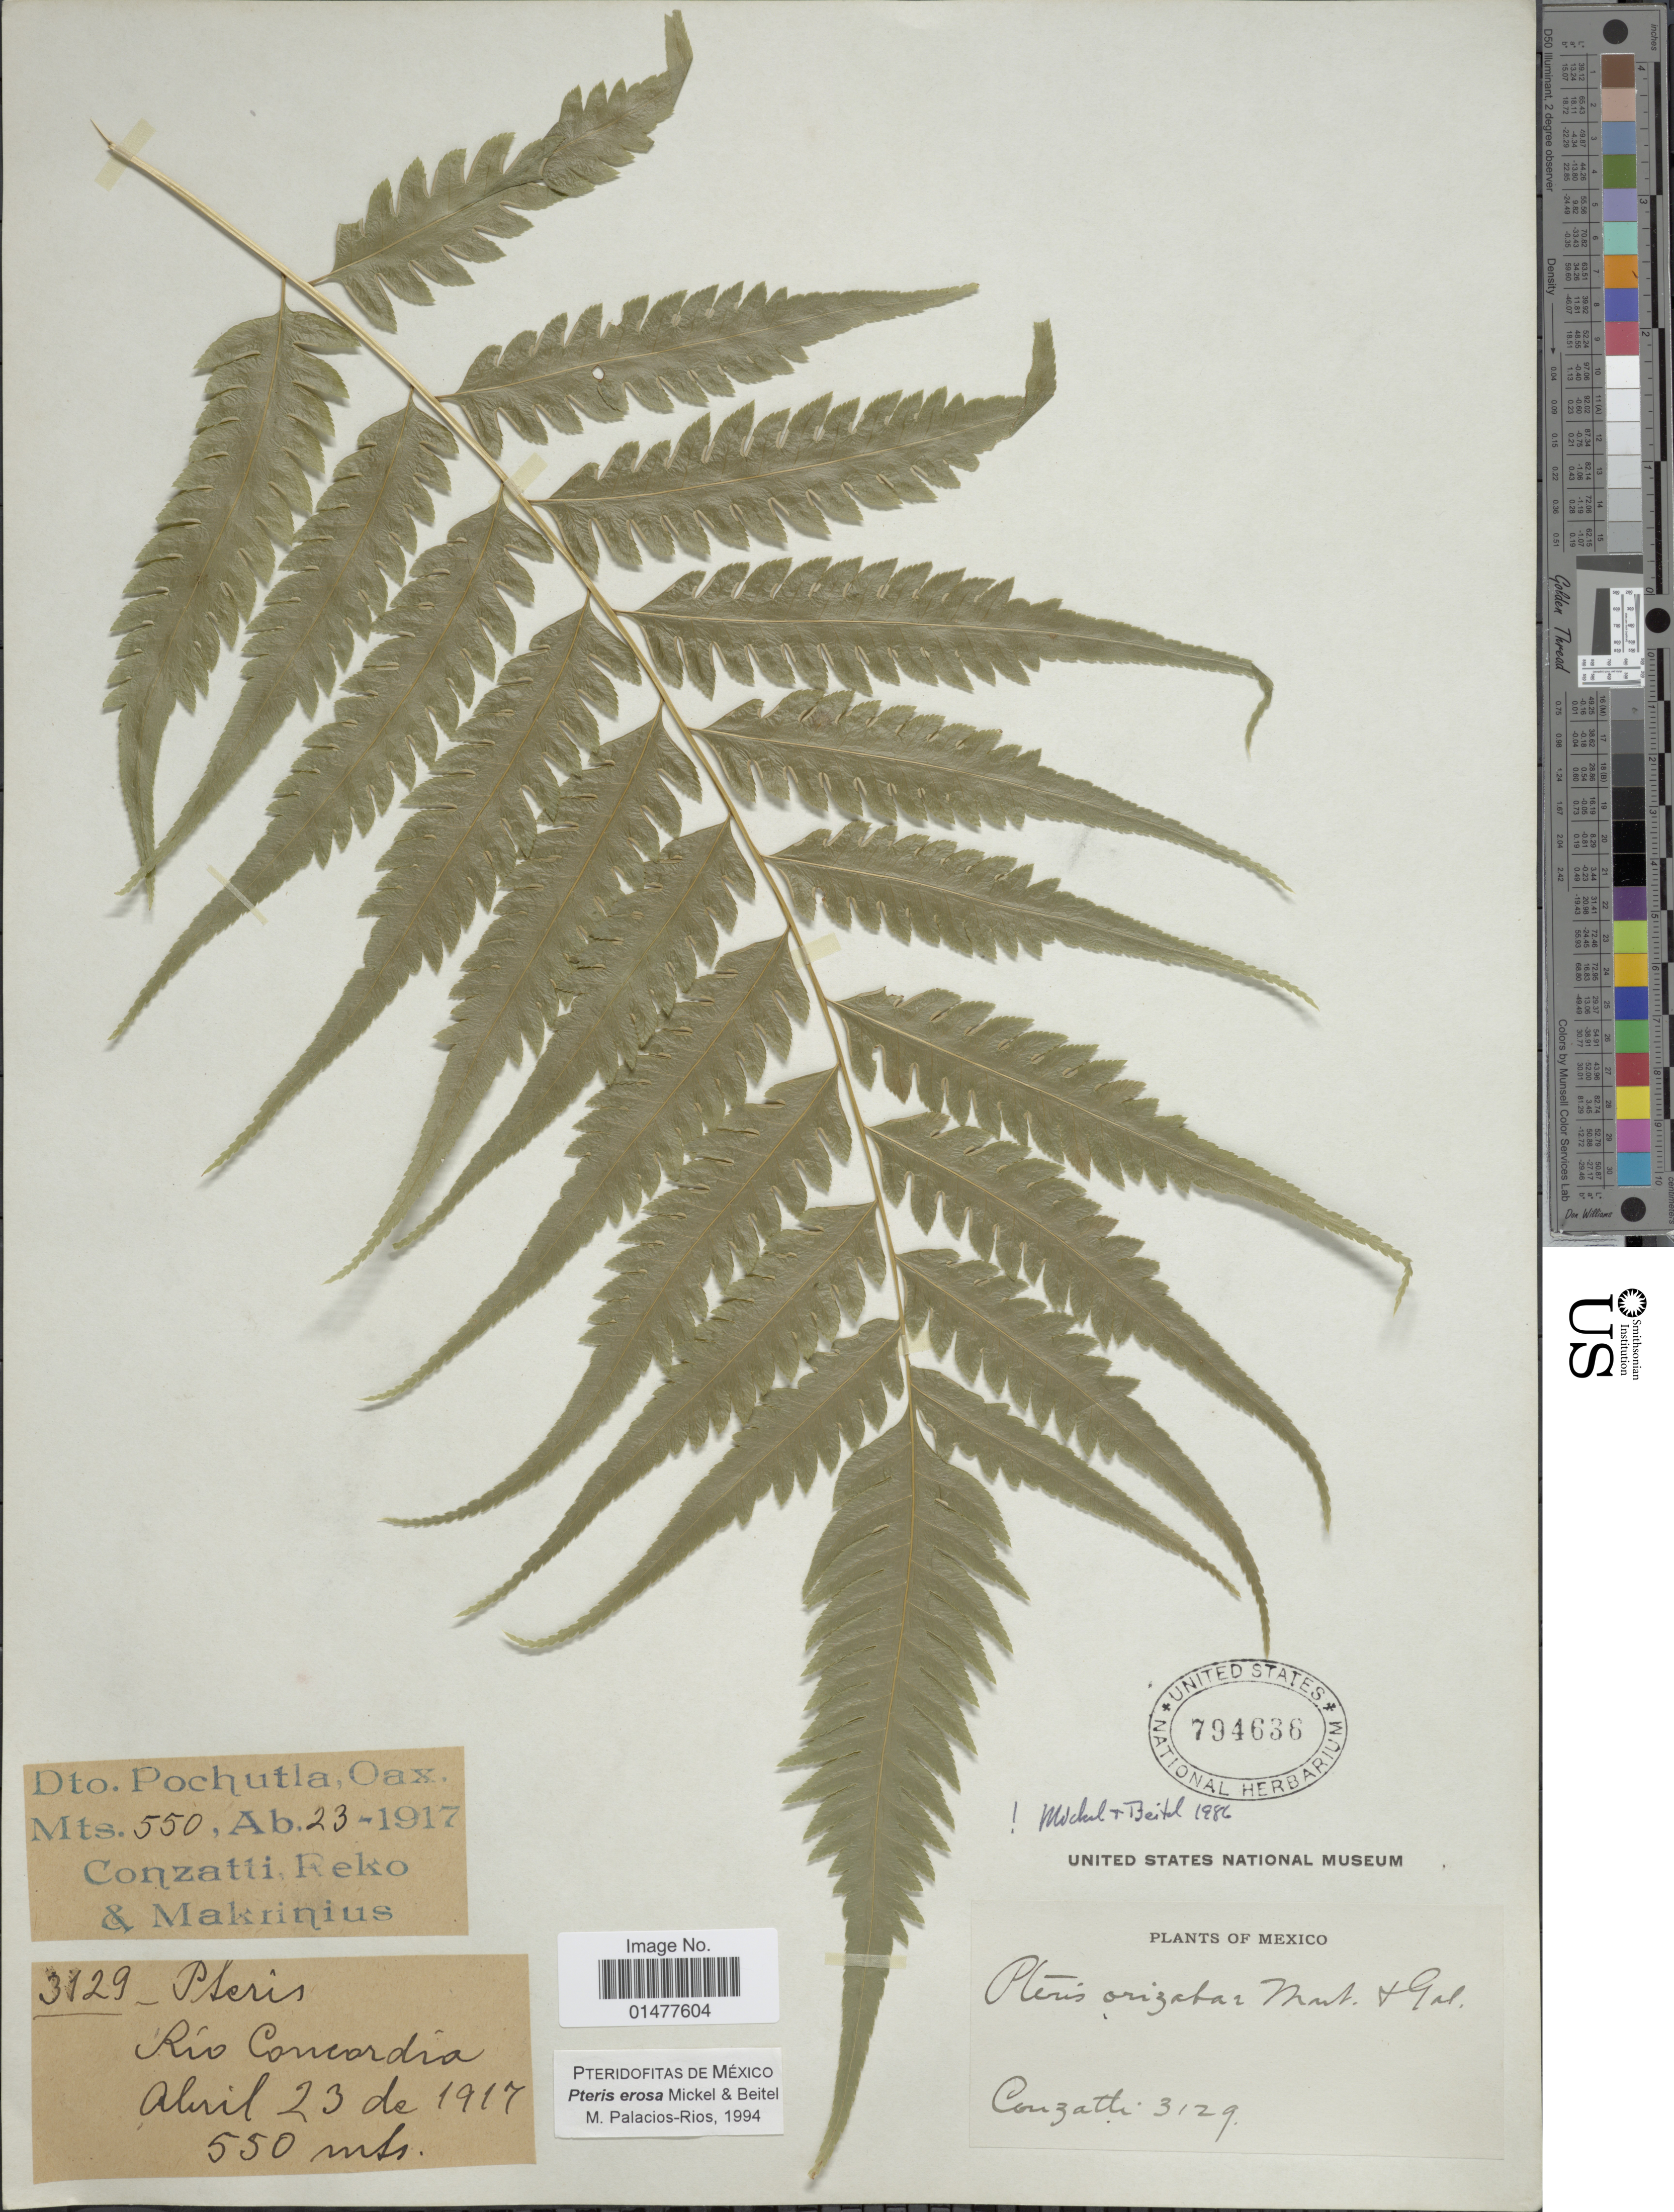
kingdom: Plantae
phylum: Tracheophyta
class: Polypodiopsida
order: Polypodiales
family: Pteridaceae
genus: Pteris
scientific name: Pteris erosa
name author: Mickel & Beitel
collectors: R. Conzatti & -. Makrinius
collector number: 3129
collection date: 1917-04-23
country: Mexico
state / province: Oaxaca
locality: Dto. Pochutla, Rio Concordia.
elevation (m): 550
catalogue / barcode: US 794636